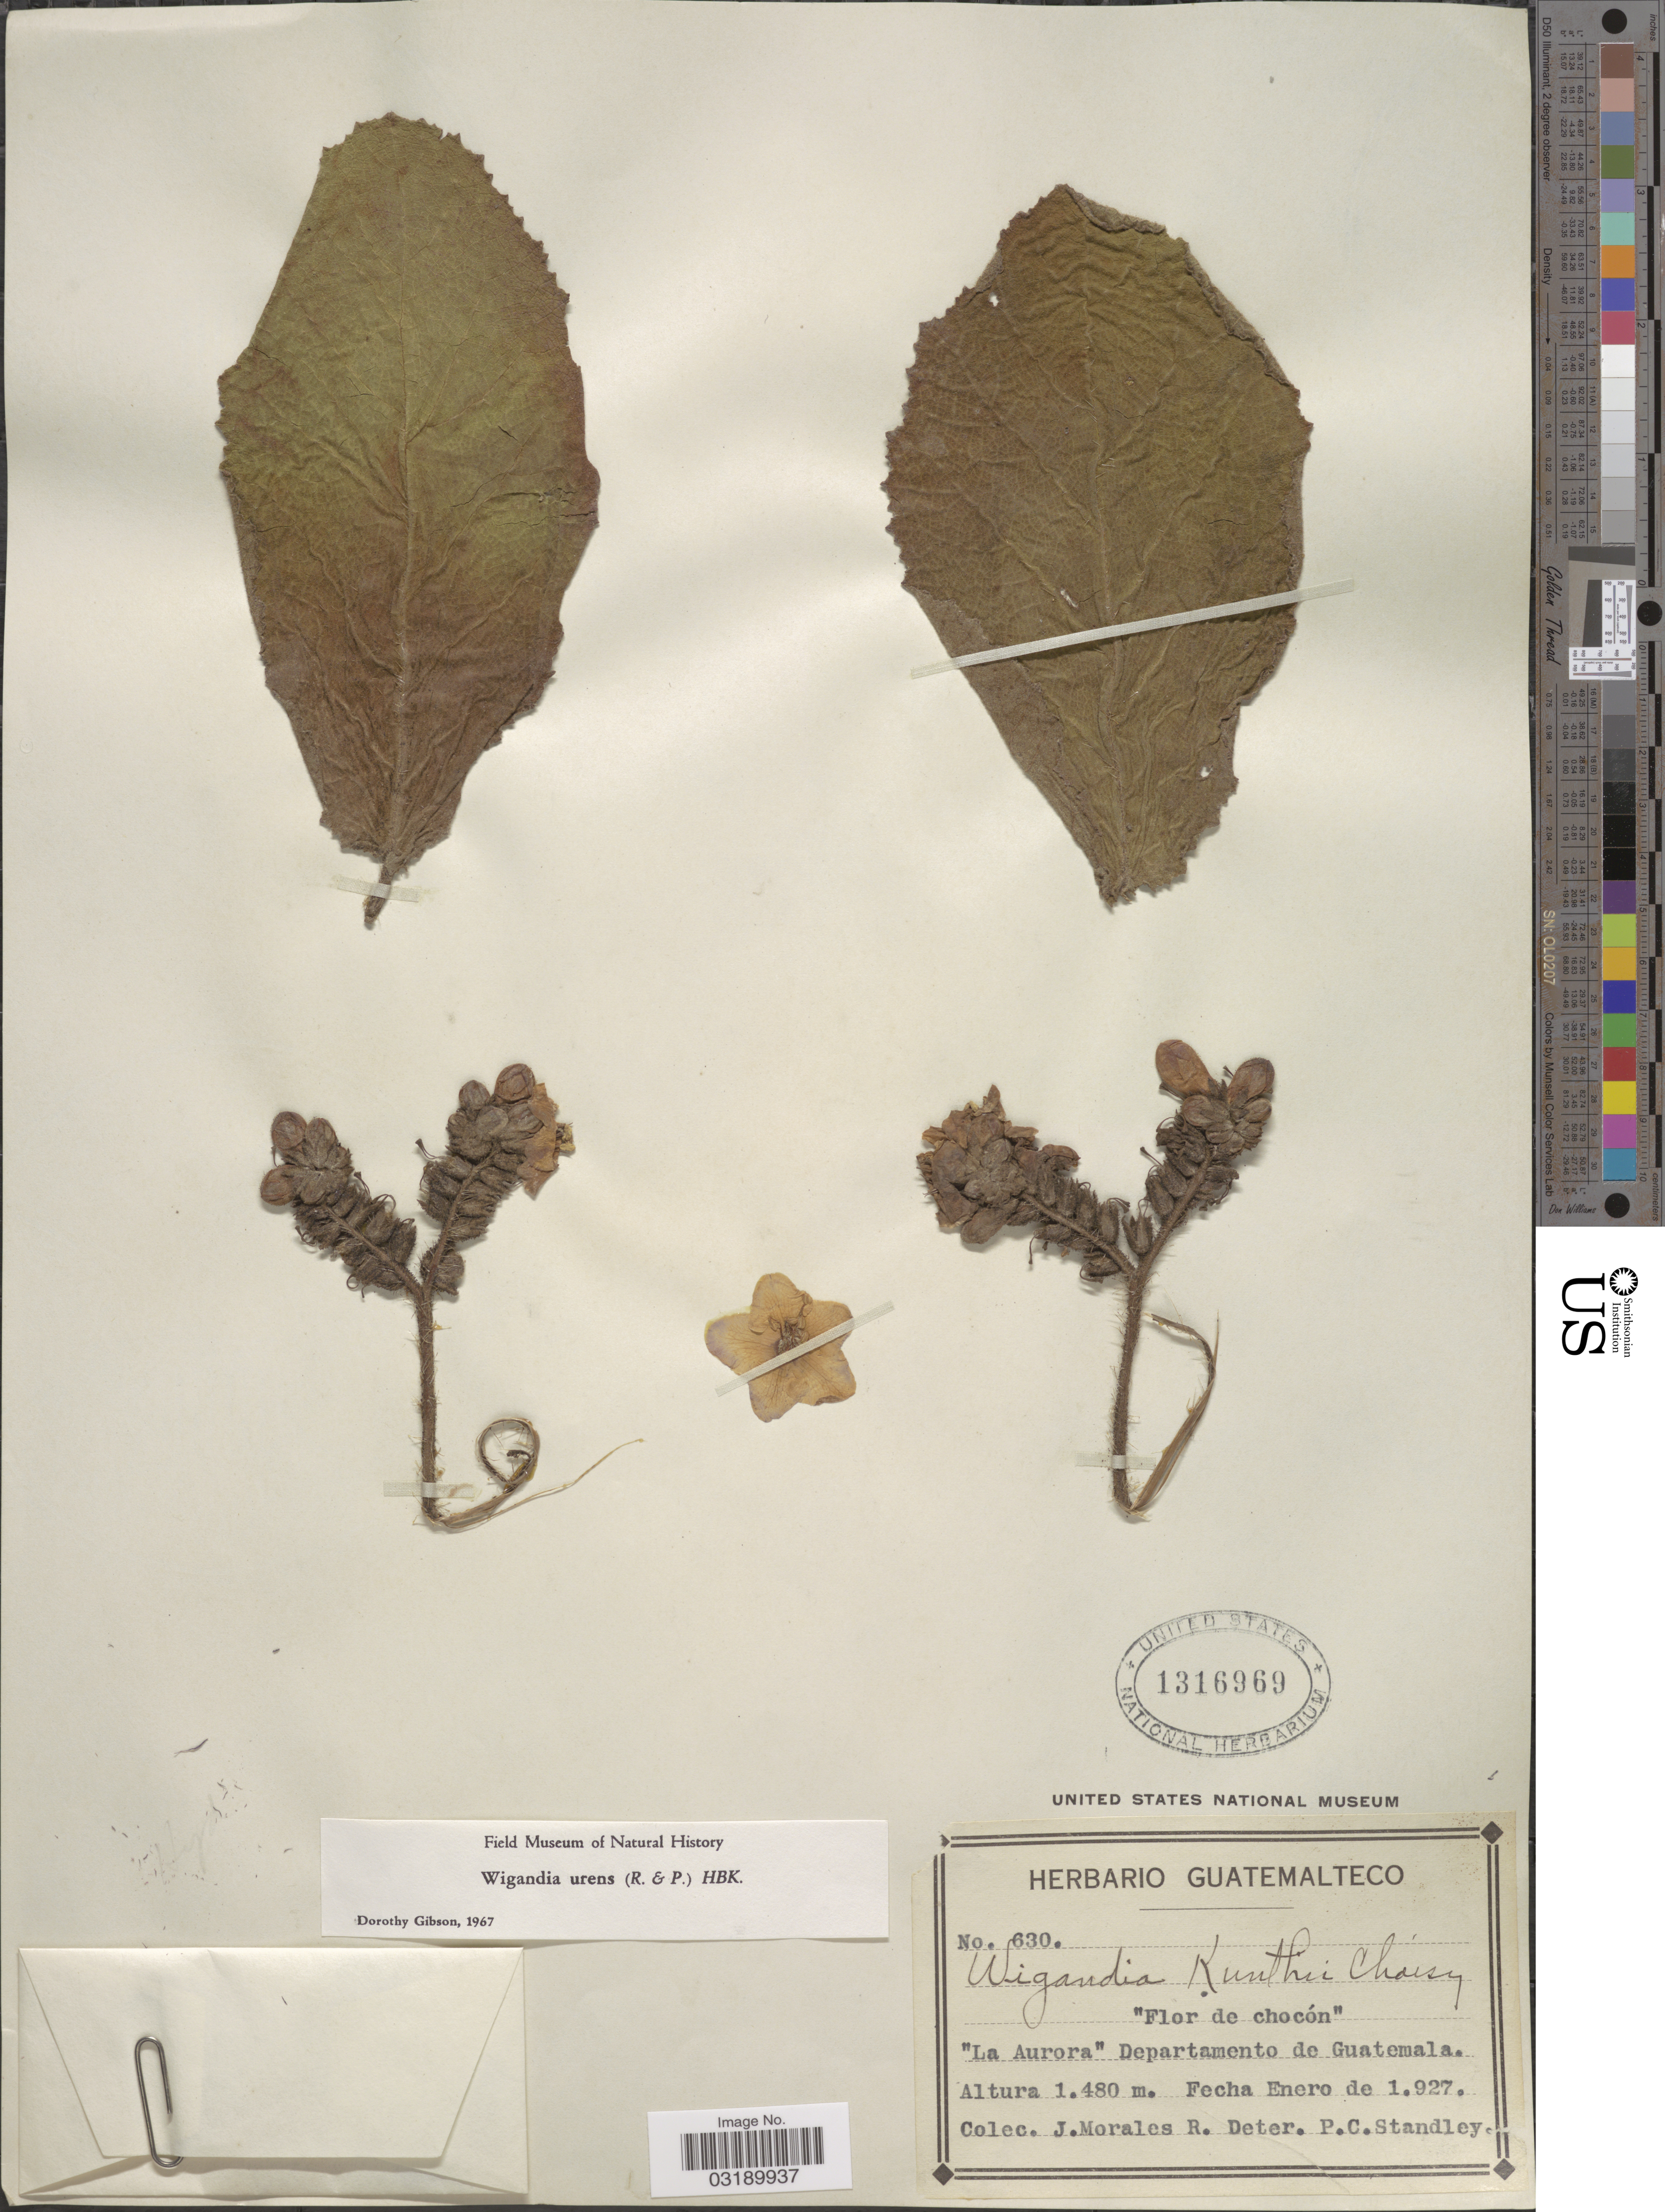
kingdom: Plantae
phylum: Tracheophyta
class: Magnoliopsida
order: Boraginales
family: Namaceae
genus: Wigandia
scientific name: Wigandia urens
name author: (Ruiz & Pav.) Kunth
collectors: J. Morales R.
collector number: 630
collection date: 1927-01-01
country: Guatemala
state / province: Guatemala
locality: La Aurora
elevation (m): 1480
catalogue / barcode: US 1316969